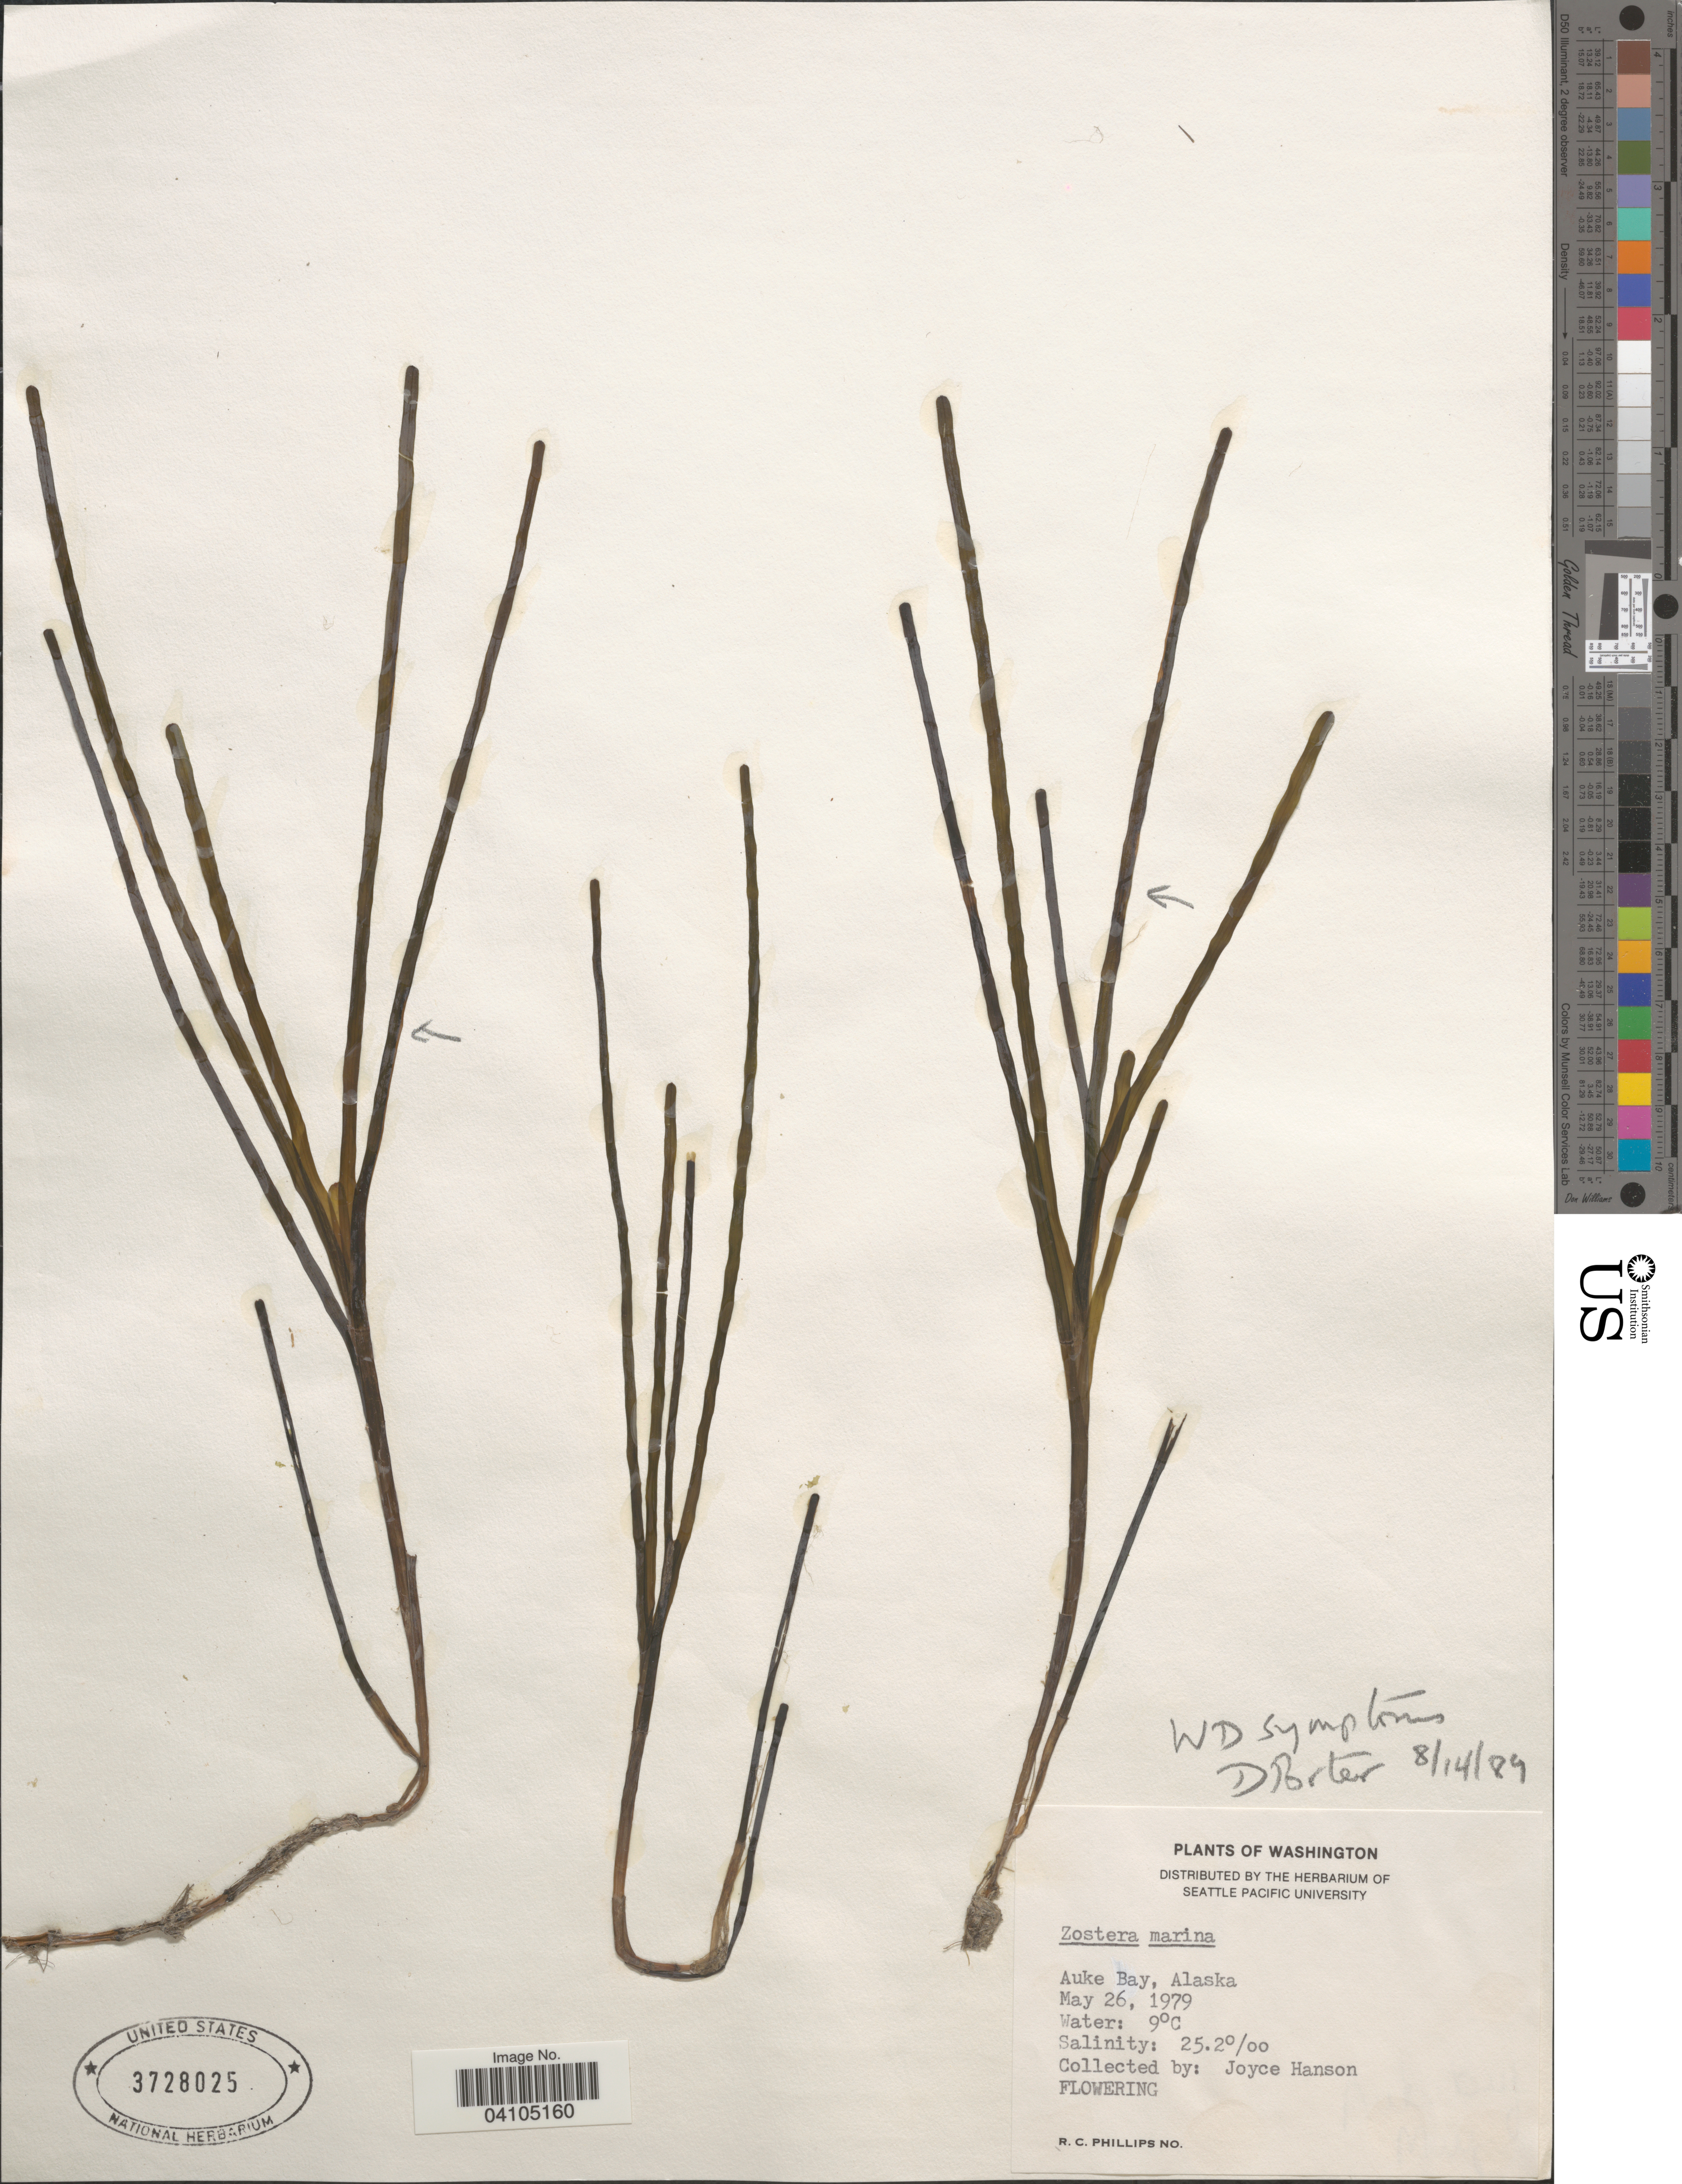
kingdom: Plantae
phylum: Tracheophyta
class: Liliopsida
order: Alismatales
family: Zosteraceae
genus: Zostera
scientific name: Zostera marina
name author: L.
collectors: J. Hanson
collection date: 1979-05-26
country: United States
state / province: Alaska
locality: Auke Bay.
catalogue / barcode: US 3728025